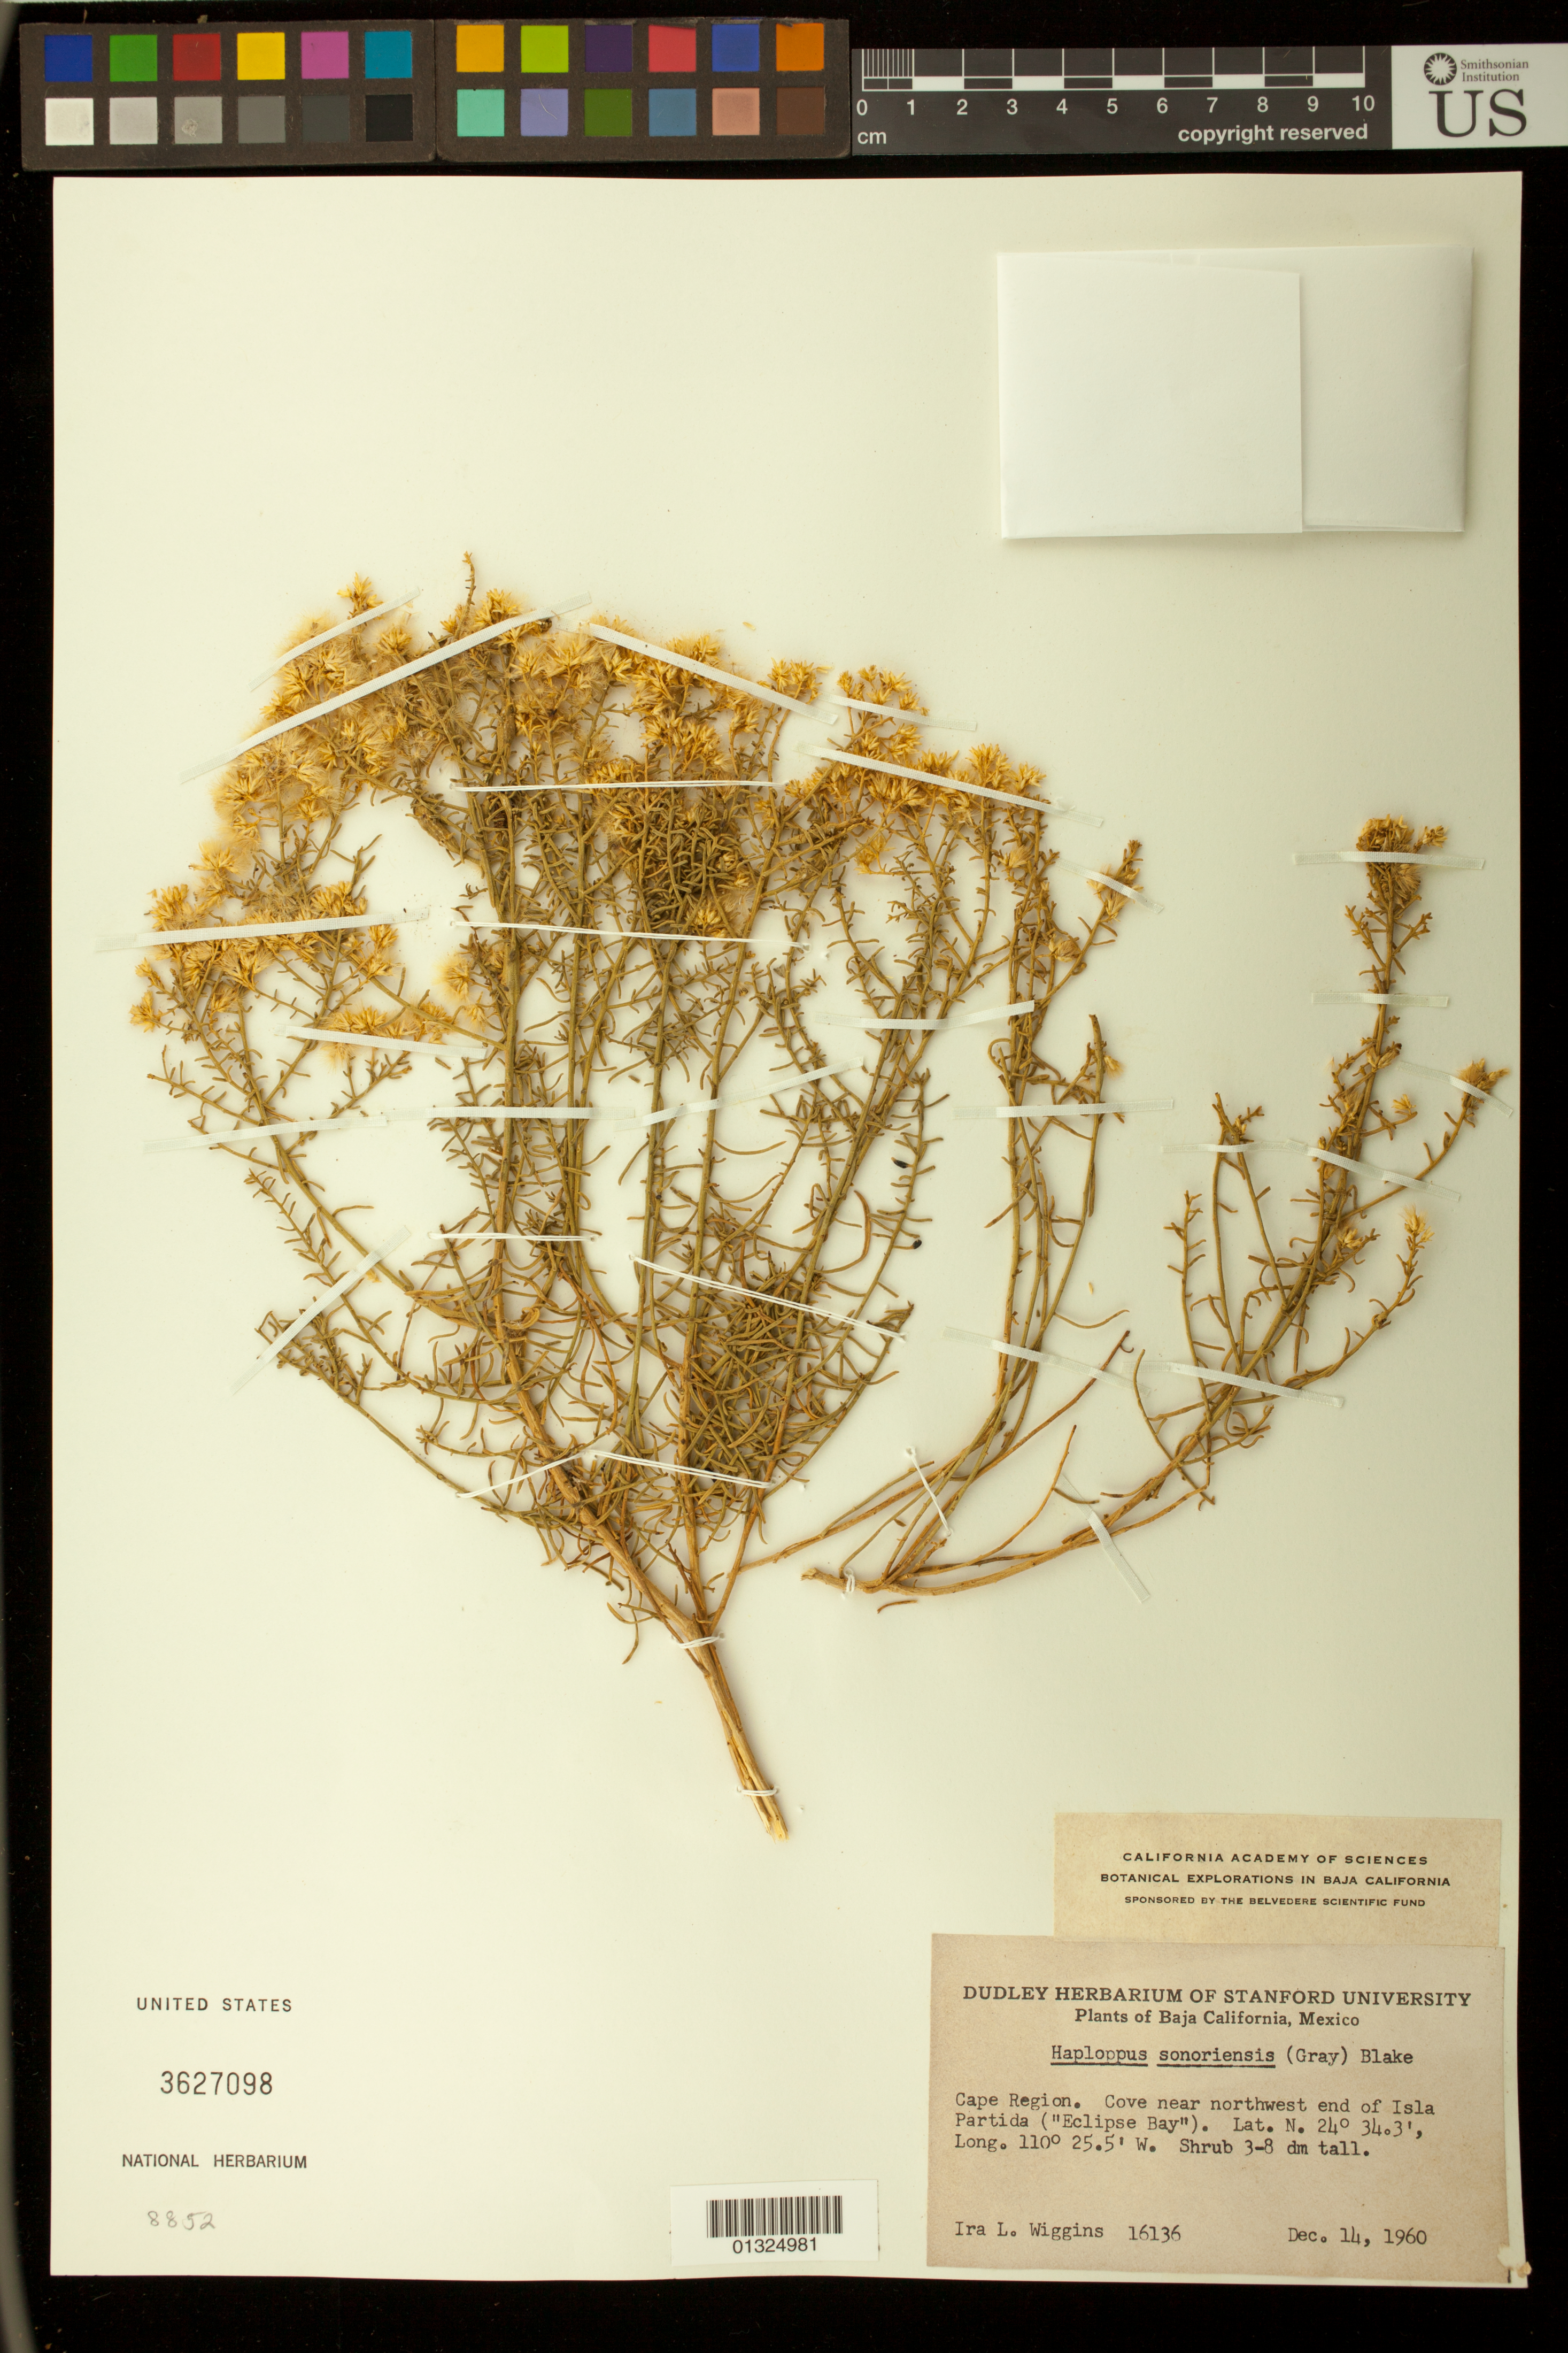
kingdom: Plantae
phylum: Tracheophyta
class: Magnoliopsida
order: Asterales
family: Asteraceae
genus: Haplopappus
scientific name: Haplopappus sonoriensis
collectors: I. L. Wiggins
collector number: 16136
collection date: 1960-12-14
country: Mexico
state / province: Baja California Sur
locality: Cape Region. Cove near northwest end of Isla Partida ('Eclipse Bay').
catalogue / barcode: US 3627098